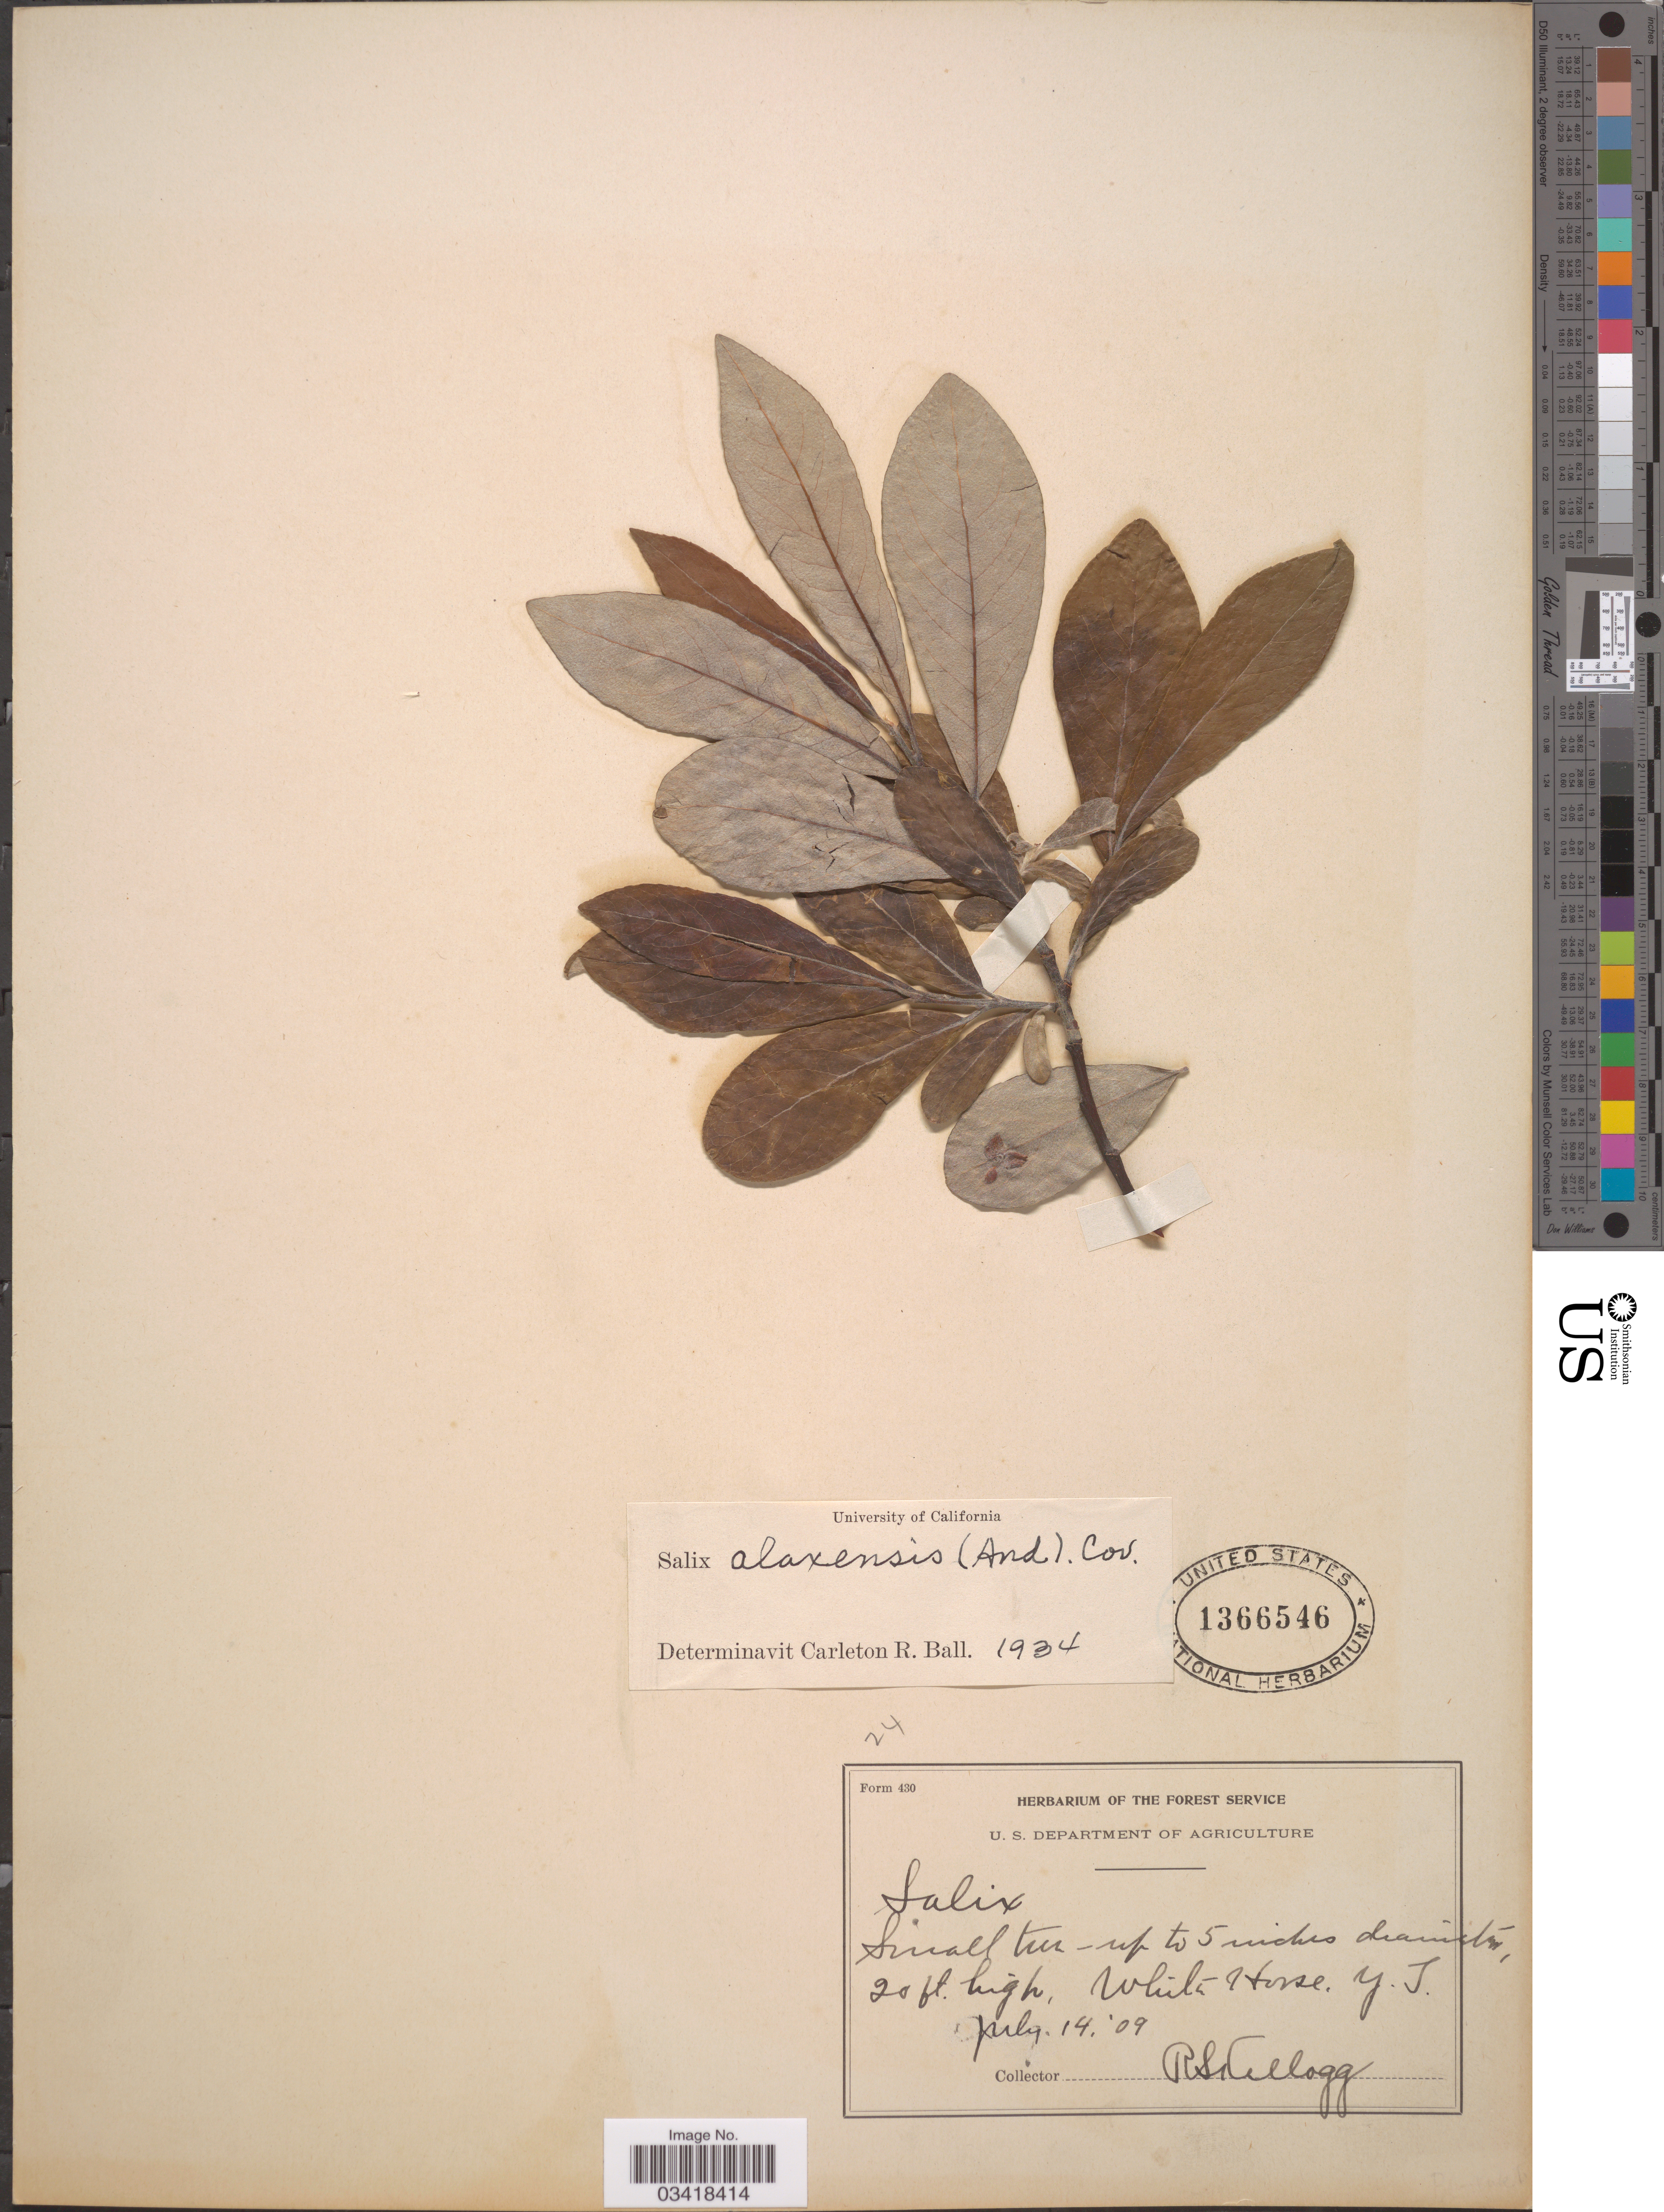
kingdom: Plantae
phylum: Tracheophyta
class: Magnoliopsida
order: Malpighiales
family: Salicaceae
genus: Salix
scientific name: Salix alaxensis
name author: (Andersson) Coville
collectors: R. Kellogg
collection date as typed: Transcribed d/m/y: 14/7/9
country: Canada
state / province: Yukon Territory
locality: White-horse. Y. T.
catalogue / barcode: US 1366546